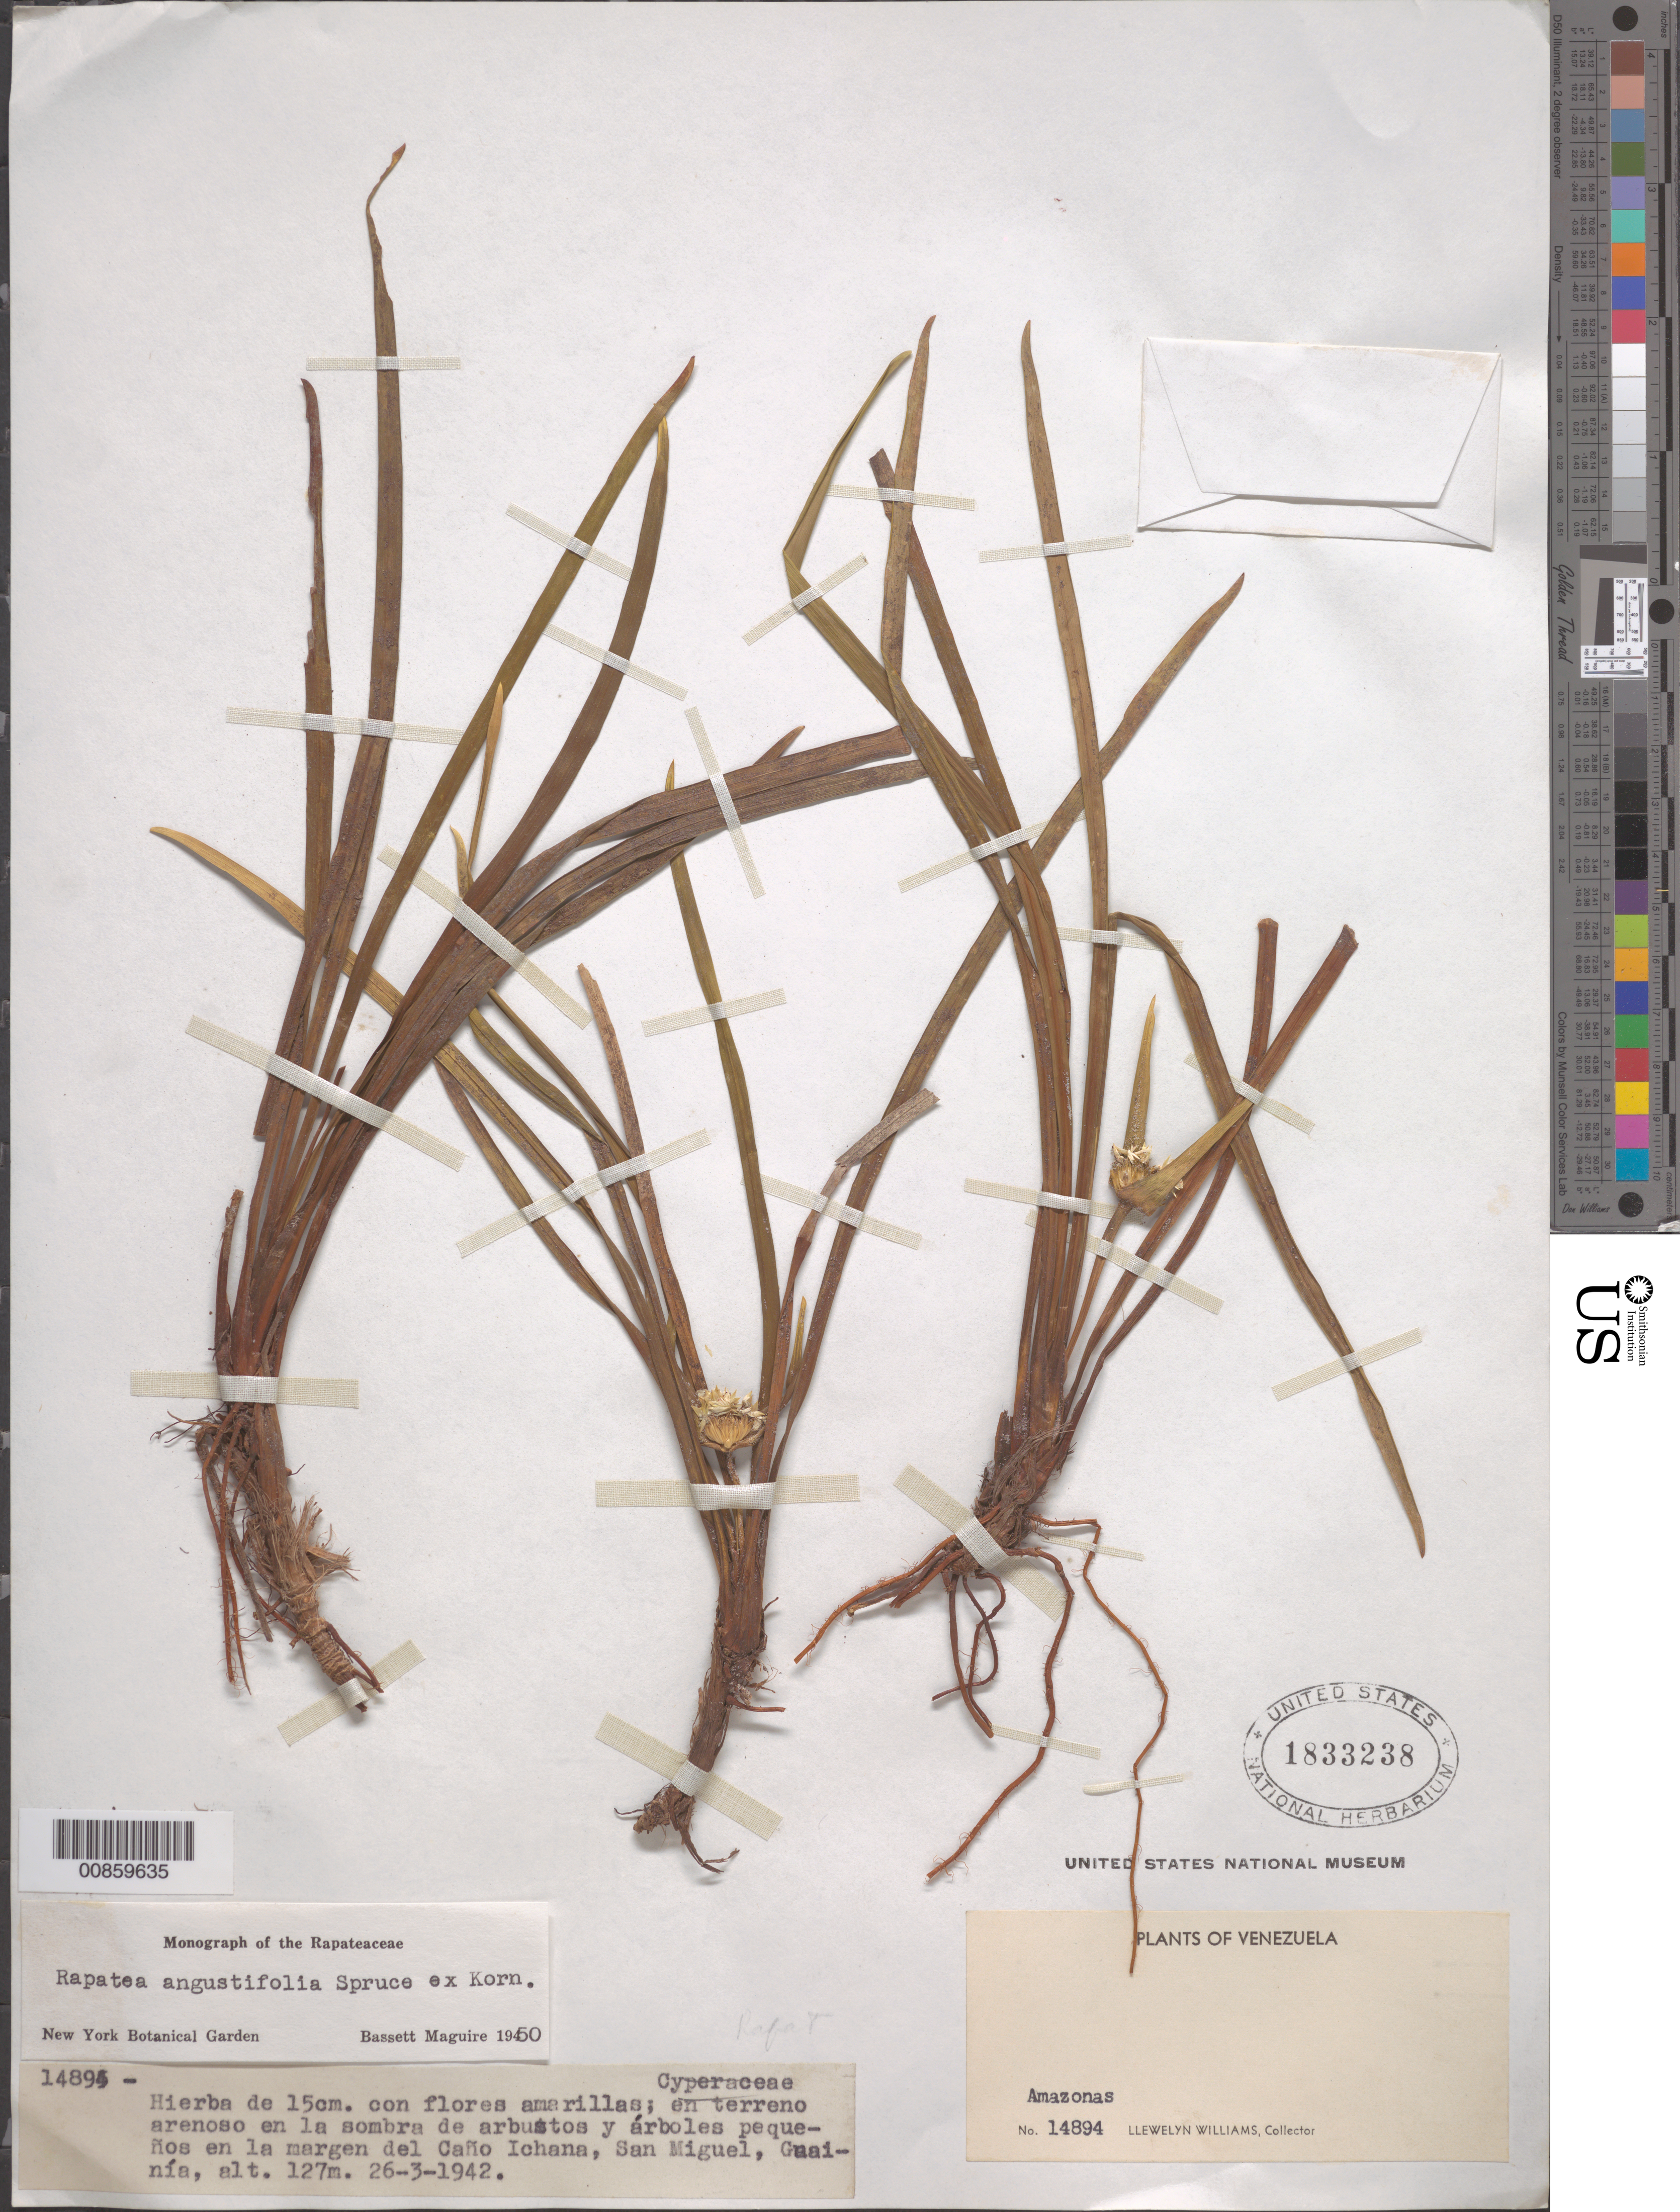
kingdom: Plantae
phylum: Tracheophyta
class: Liliopsida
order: Poales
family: Rapateaceae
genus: Rapatea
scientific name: Rapatea angustifolia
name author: Spruce ex Körn.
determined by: Maguire, Bassett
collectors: Ll. Williams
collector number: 14894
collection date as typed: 26-Mar-42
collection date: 1942-03-26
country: Venezuela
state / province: Amazonas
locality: Caño Ichana, Bajo Caño San Miguel, Río Guainía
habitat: Terreno arenoso en al sobra de arbustos y árboles pequeños en la margen del caño.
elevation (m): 127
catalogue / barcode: US 1833238